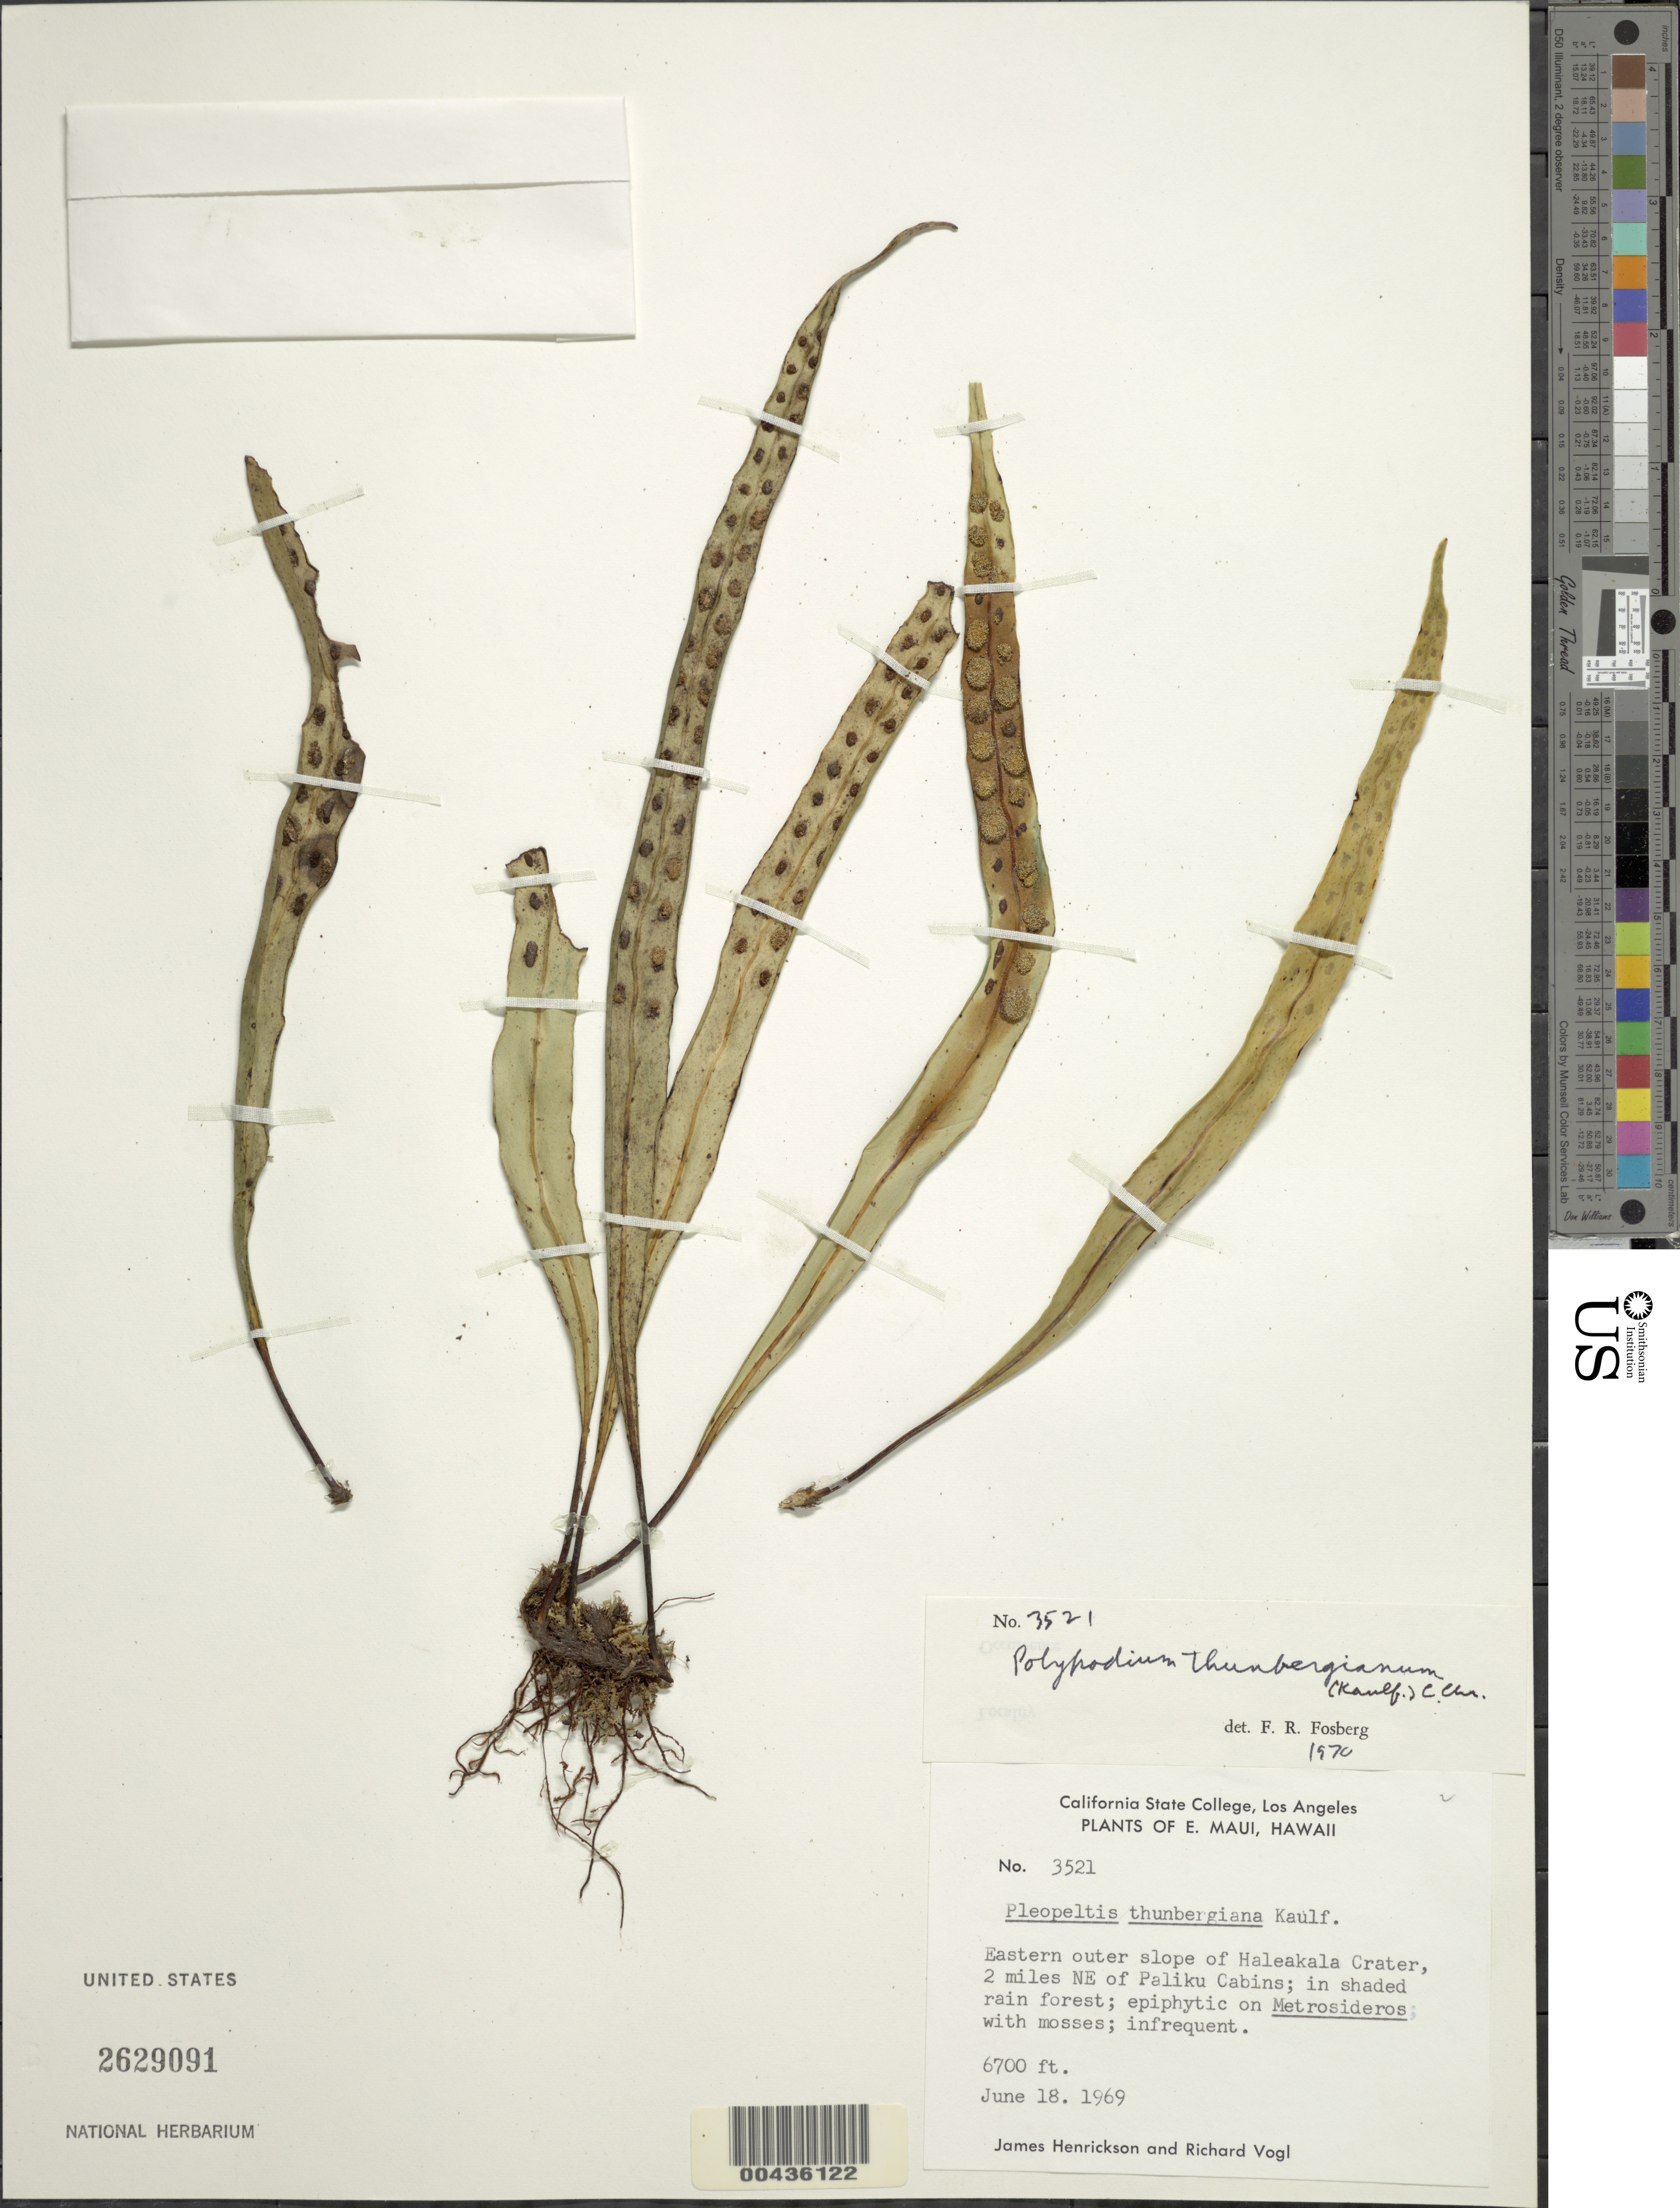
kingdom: Plantae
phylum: Tracheophyta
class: Polypodiopsida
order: Polypodiales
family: Polypodiaceae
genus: Lepisorus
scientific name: Lepisorus thunbergianus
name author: (Kaulf.) Ching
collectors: J. S. Henrickson & R. Vogl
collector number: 3521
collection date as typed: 18 Jun 1969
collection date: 1969-06-18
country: United States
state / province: Hawaii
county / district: Maui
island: Maui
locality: Eastern outer slope of Haleakala Crater, 2 mi NE of Paliku Cabins, E Maui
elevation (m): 2042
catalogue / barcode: US 2629091